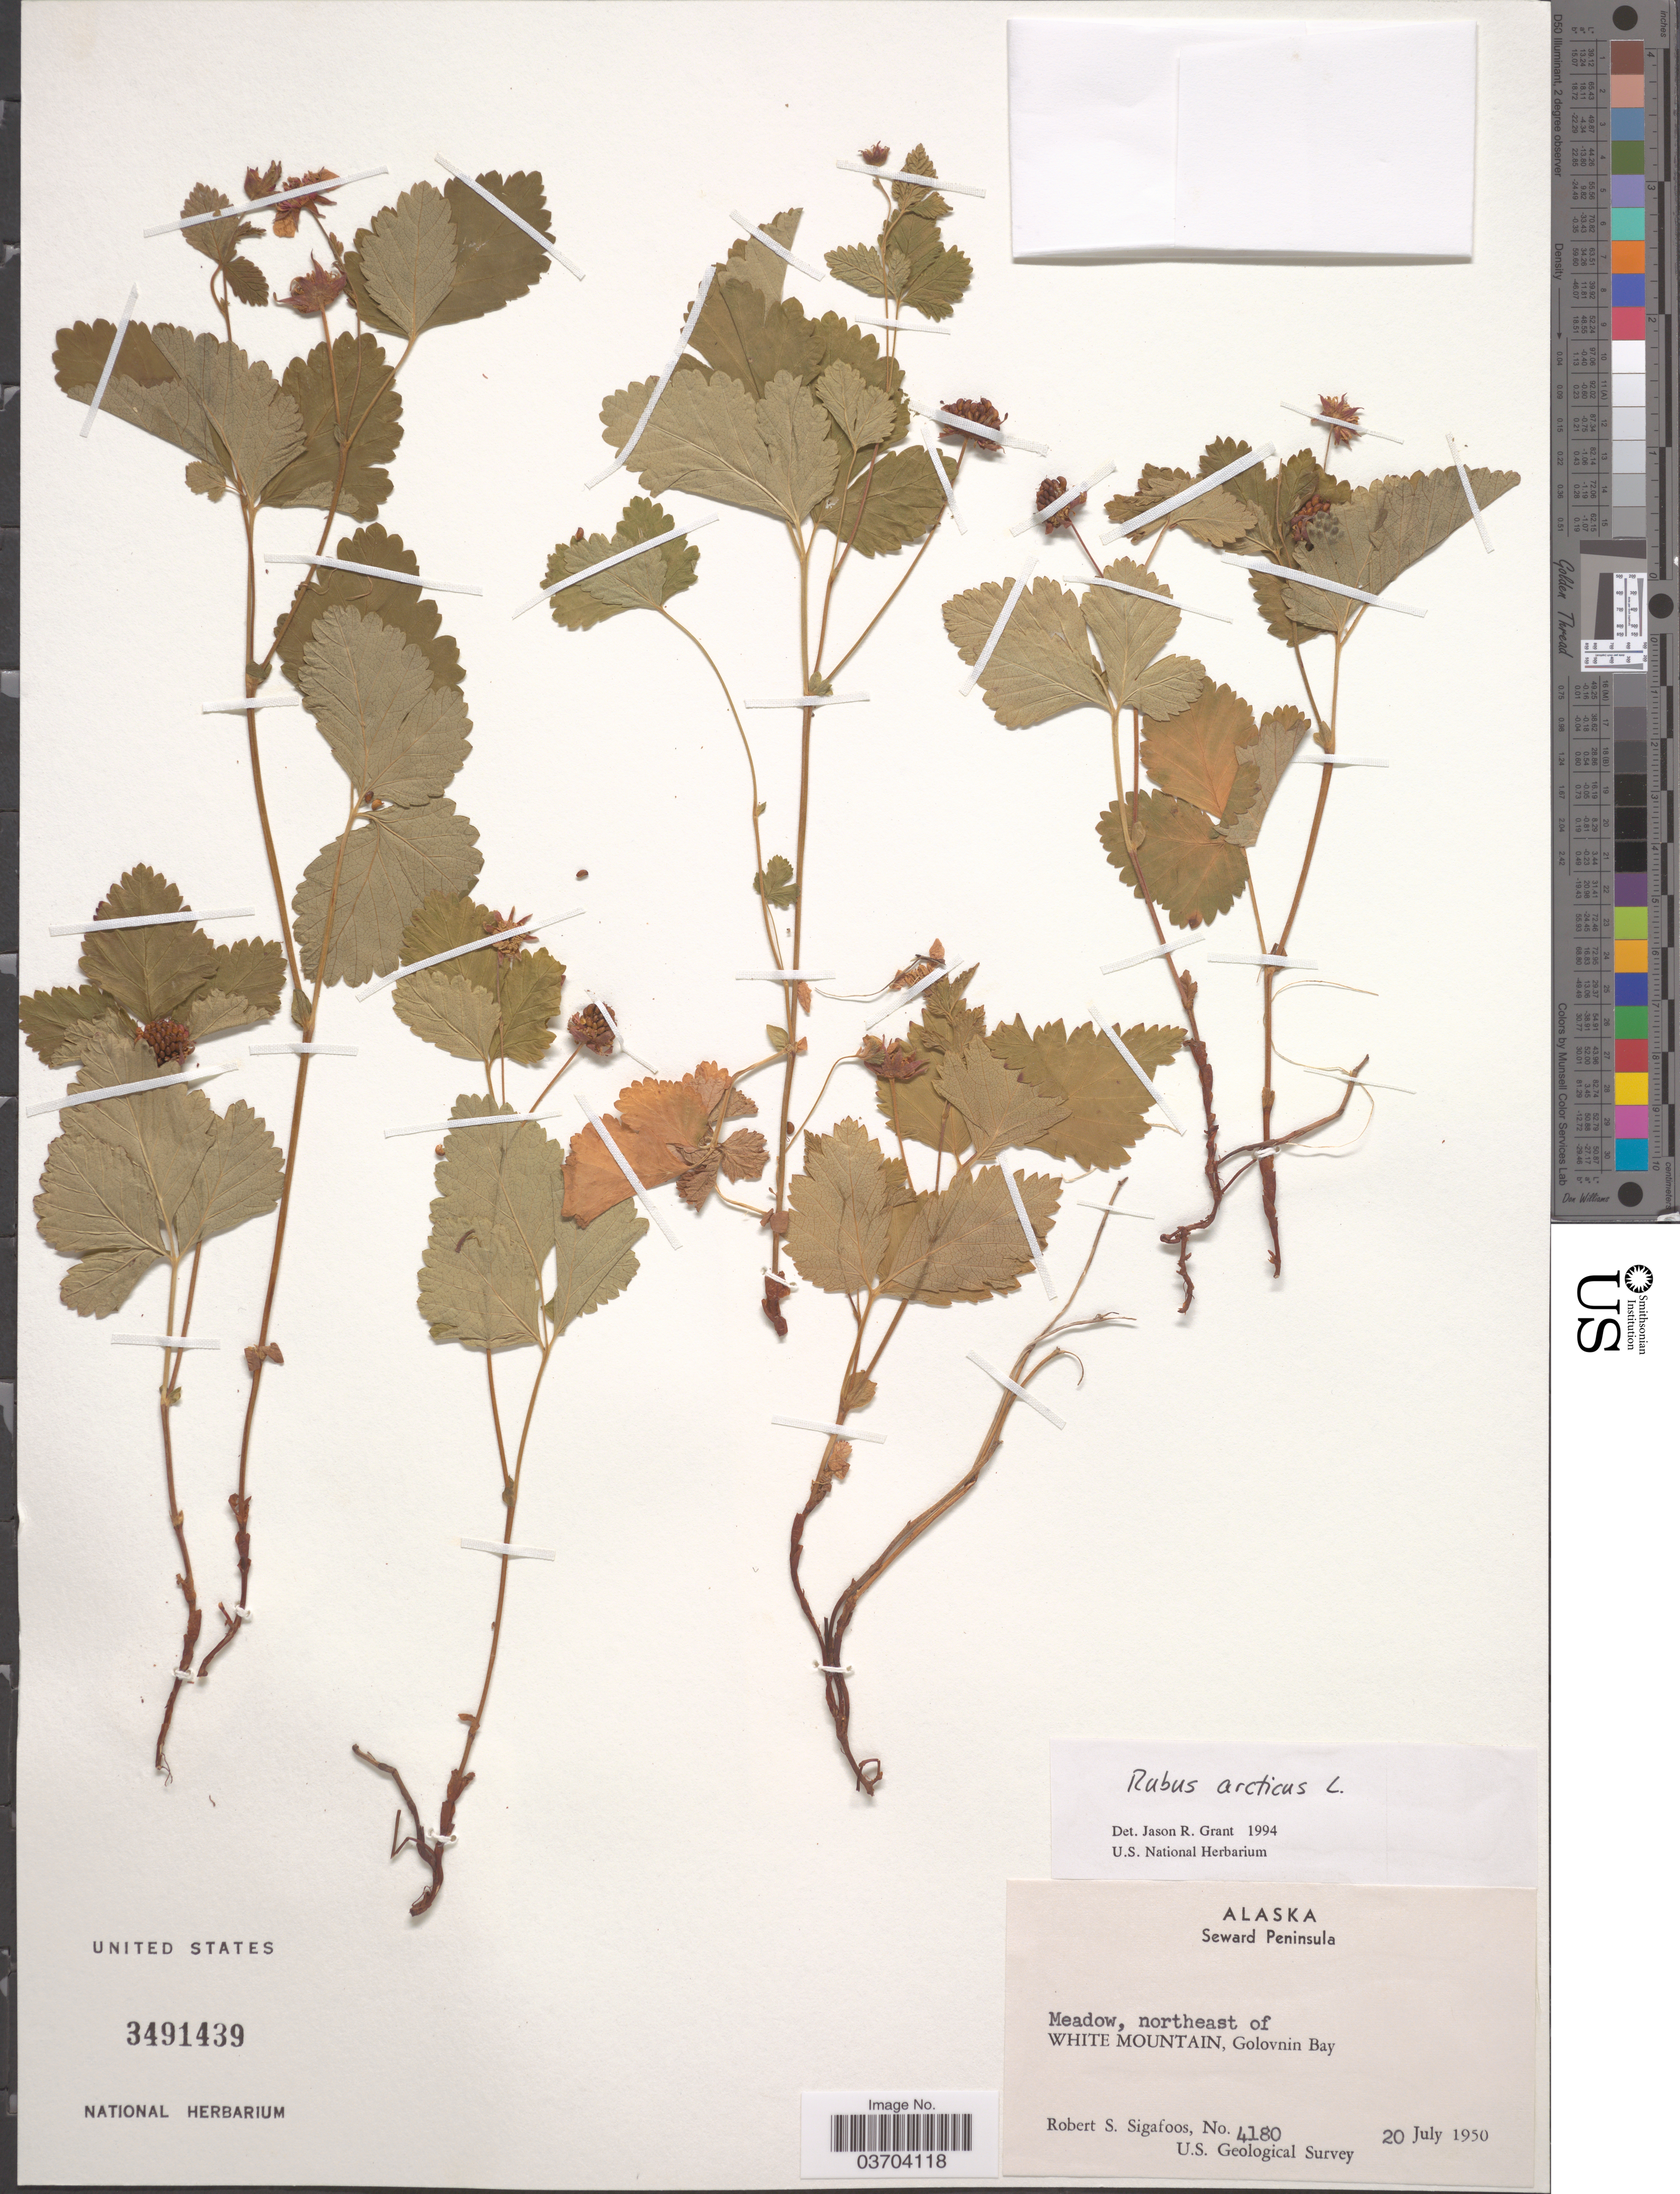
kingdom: Plantae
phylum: Tracheophyta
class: Magnoliopsida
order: Rosales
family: Rosaceae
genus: Rubus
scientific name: Rubus arcticus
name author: L.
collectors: R. Sigafoos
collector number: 4180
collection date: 1950-07-20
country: United States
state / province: Alaska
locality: Seward Peninsula. Meadow, northeast of White Mountain, Golovnin Bay.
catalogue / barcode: US 3491439